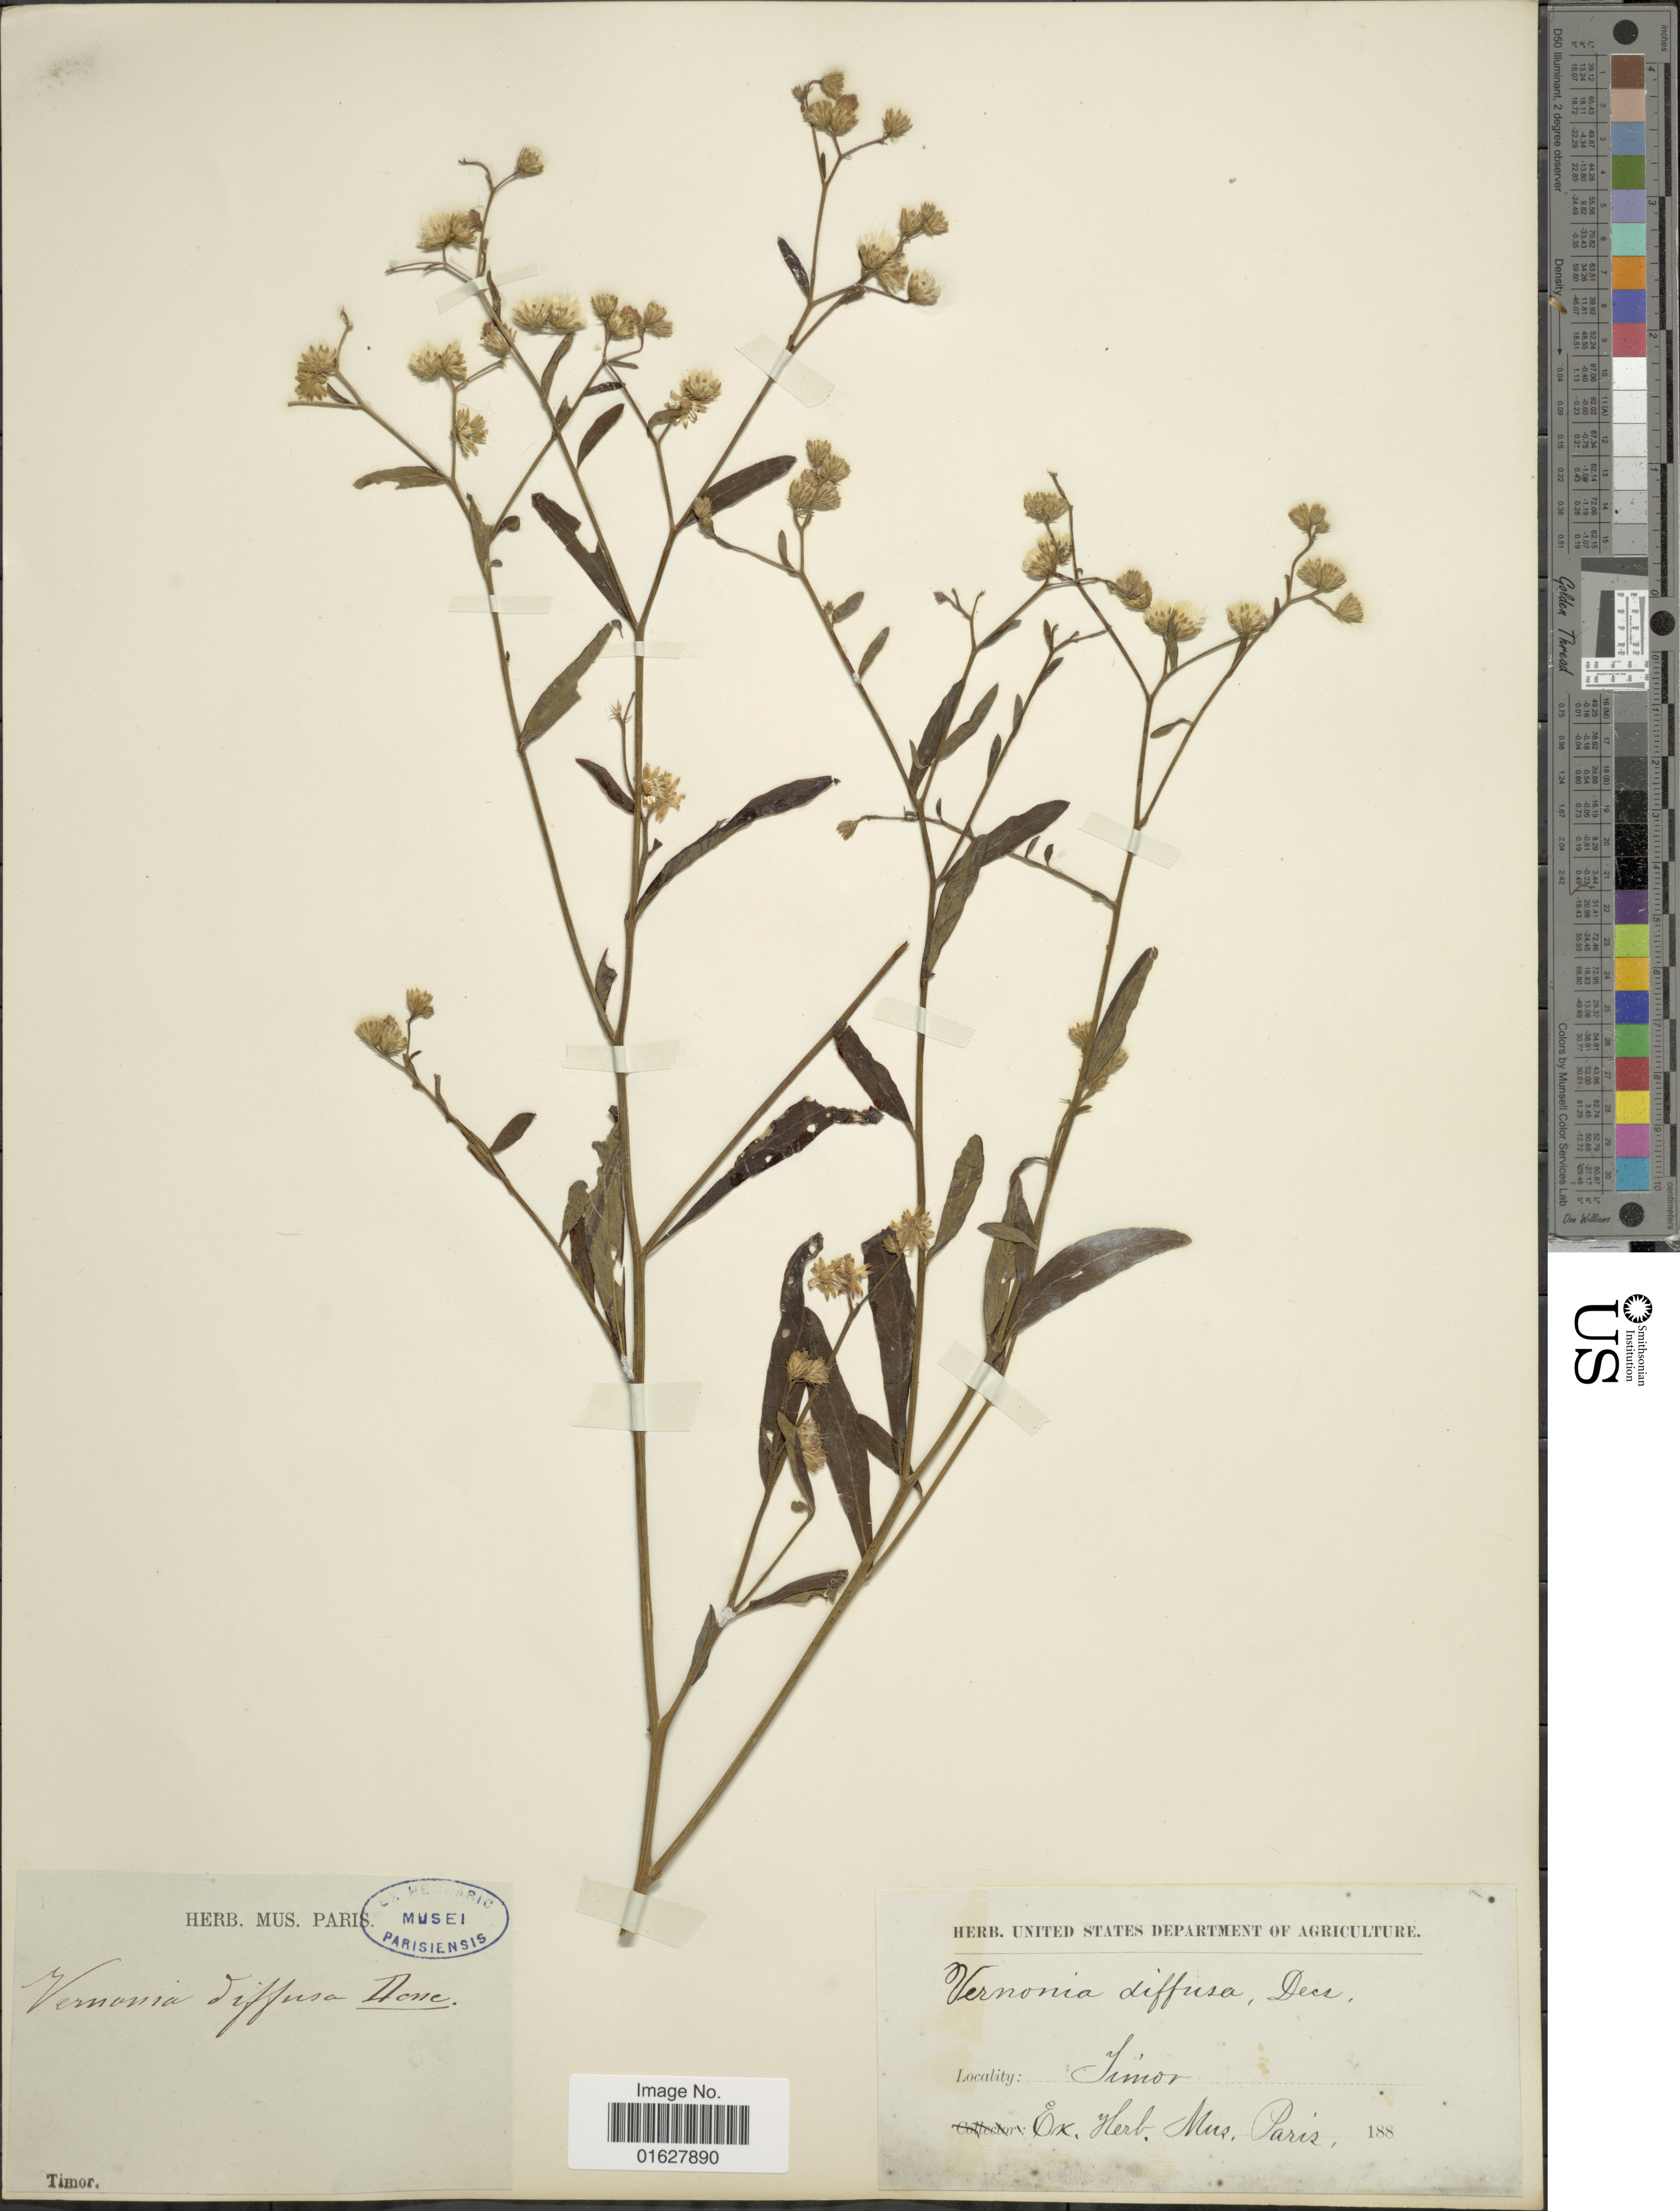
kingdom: Plantae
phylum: Tracheophyta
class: Magnoliopsida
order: Asterales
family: Asteraceae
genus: Cyanthillium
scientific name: Cyanthillium cinereum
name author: (L.) H. Rob.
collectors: ex herb. Mus. Paris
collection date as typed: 188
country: East Timor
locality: Timor